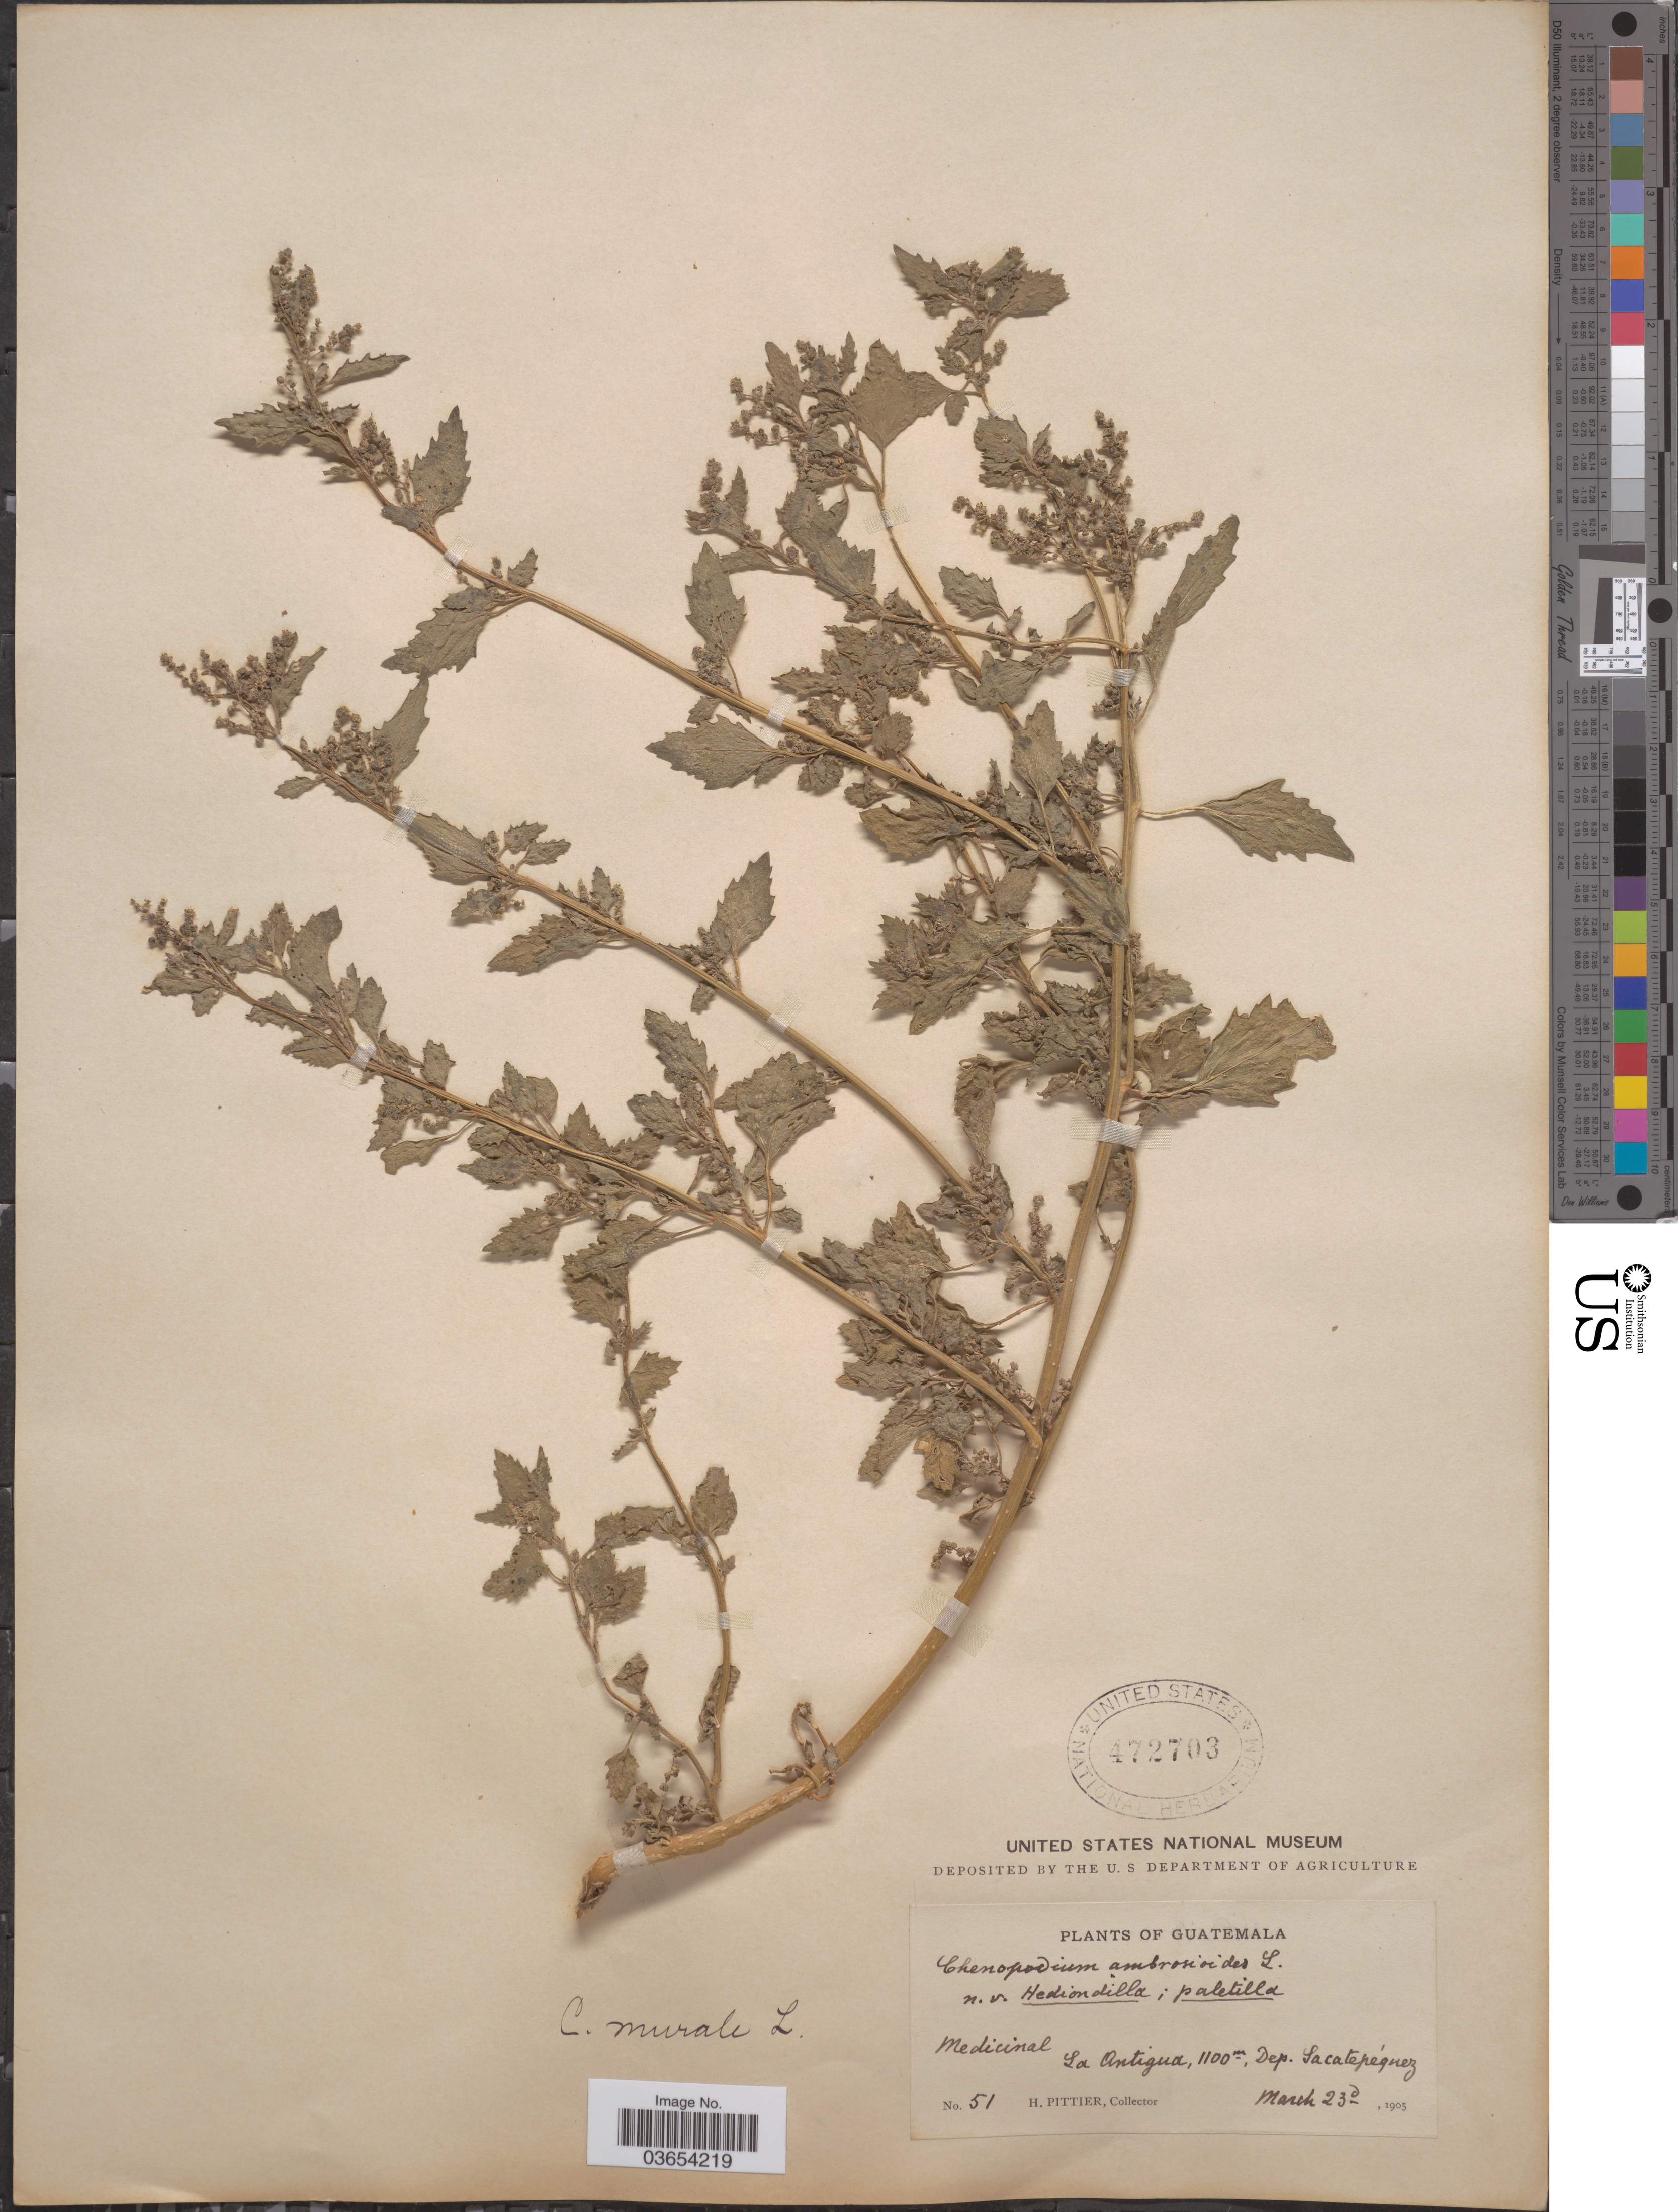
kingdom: Plantae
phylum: Tracheophyta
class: Magnoliopsida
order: Caryophyllales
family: Amaranthaceae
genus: Chenopodium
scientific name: Chenopodium murale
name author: L.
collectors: H. F. Pittier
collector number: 51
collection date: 1905-03-23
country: Guatemala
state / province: Sacatepéquez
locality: La Antigua, Dep. Sacatepéquez.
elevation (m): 1100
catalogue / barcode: US 472703